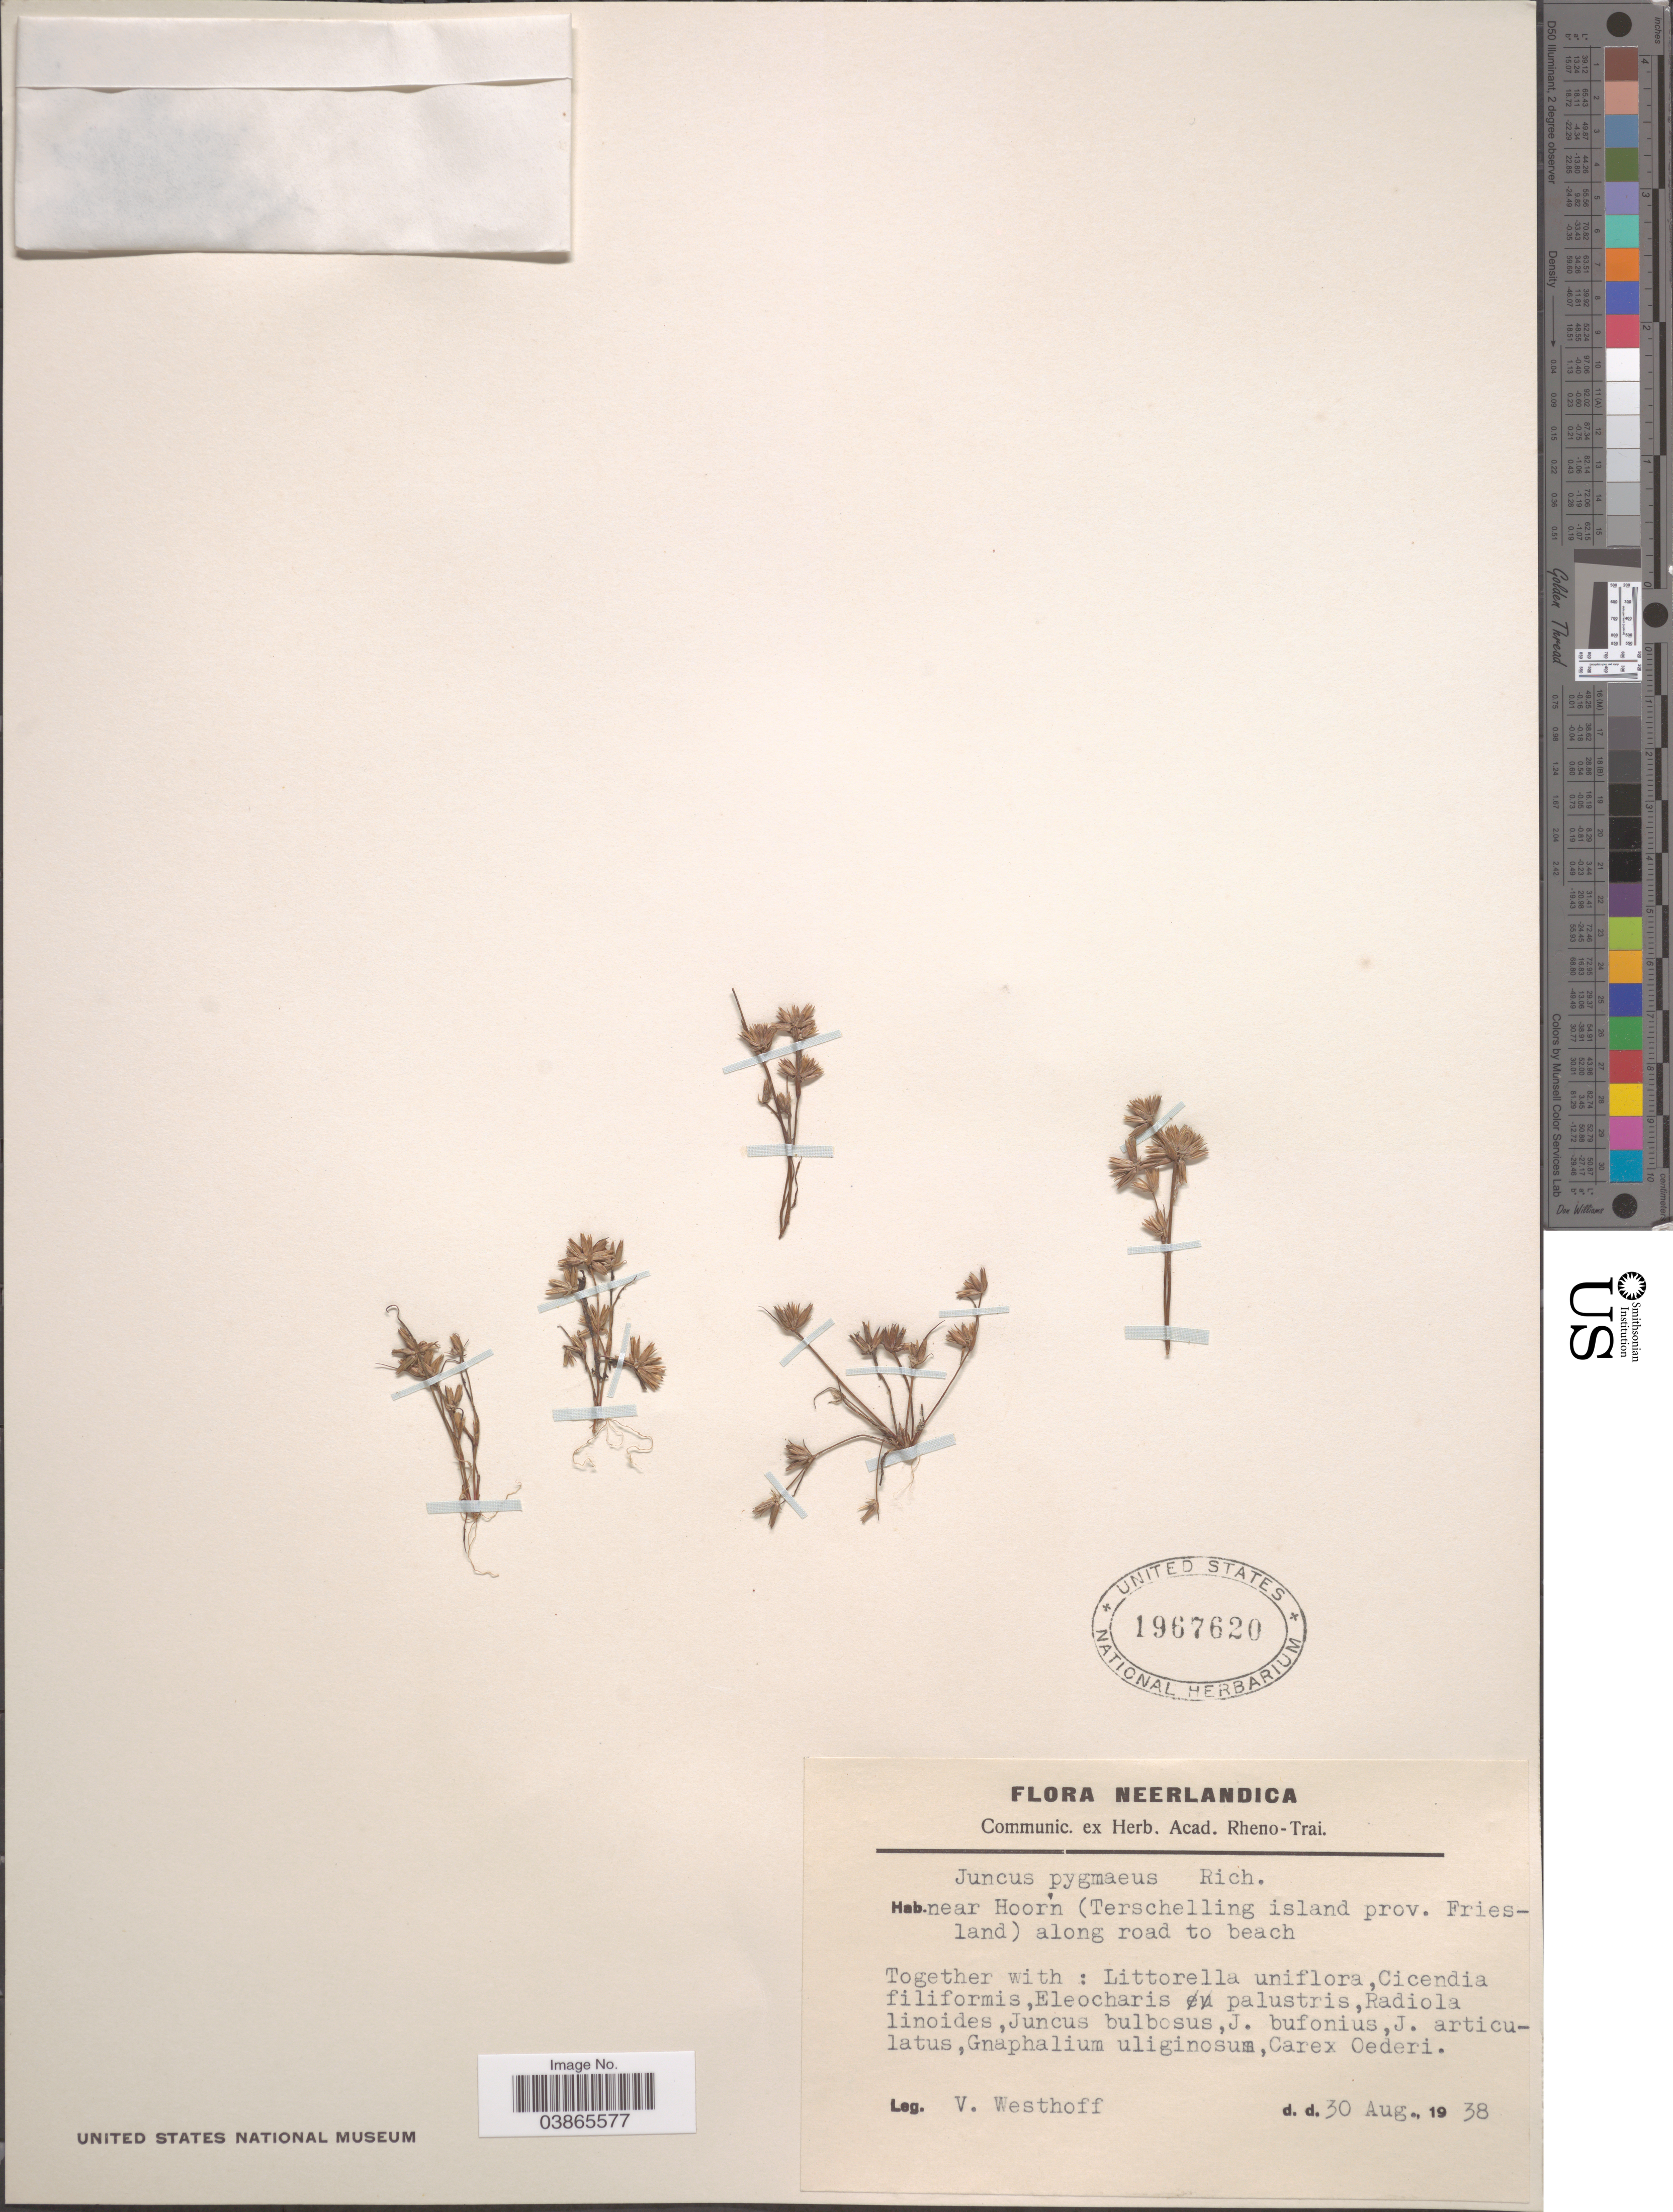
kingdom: Plantae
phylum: Tracheophyta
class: Liliopsida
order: Poales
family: Juncaceae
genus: Juncus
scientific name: Juncus pygmaeus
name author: Rich. ex Thuill.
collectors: V. Westhoff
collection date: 1938-08-30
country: Netherlands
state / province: Friesland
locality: Neerlandica. Near Hoorn (Terschelling island prov. Friesland) along road to beach.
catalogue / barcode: US 1967620